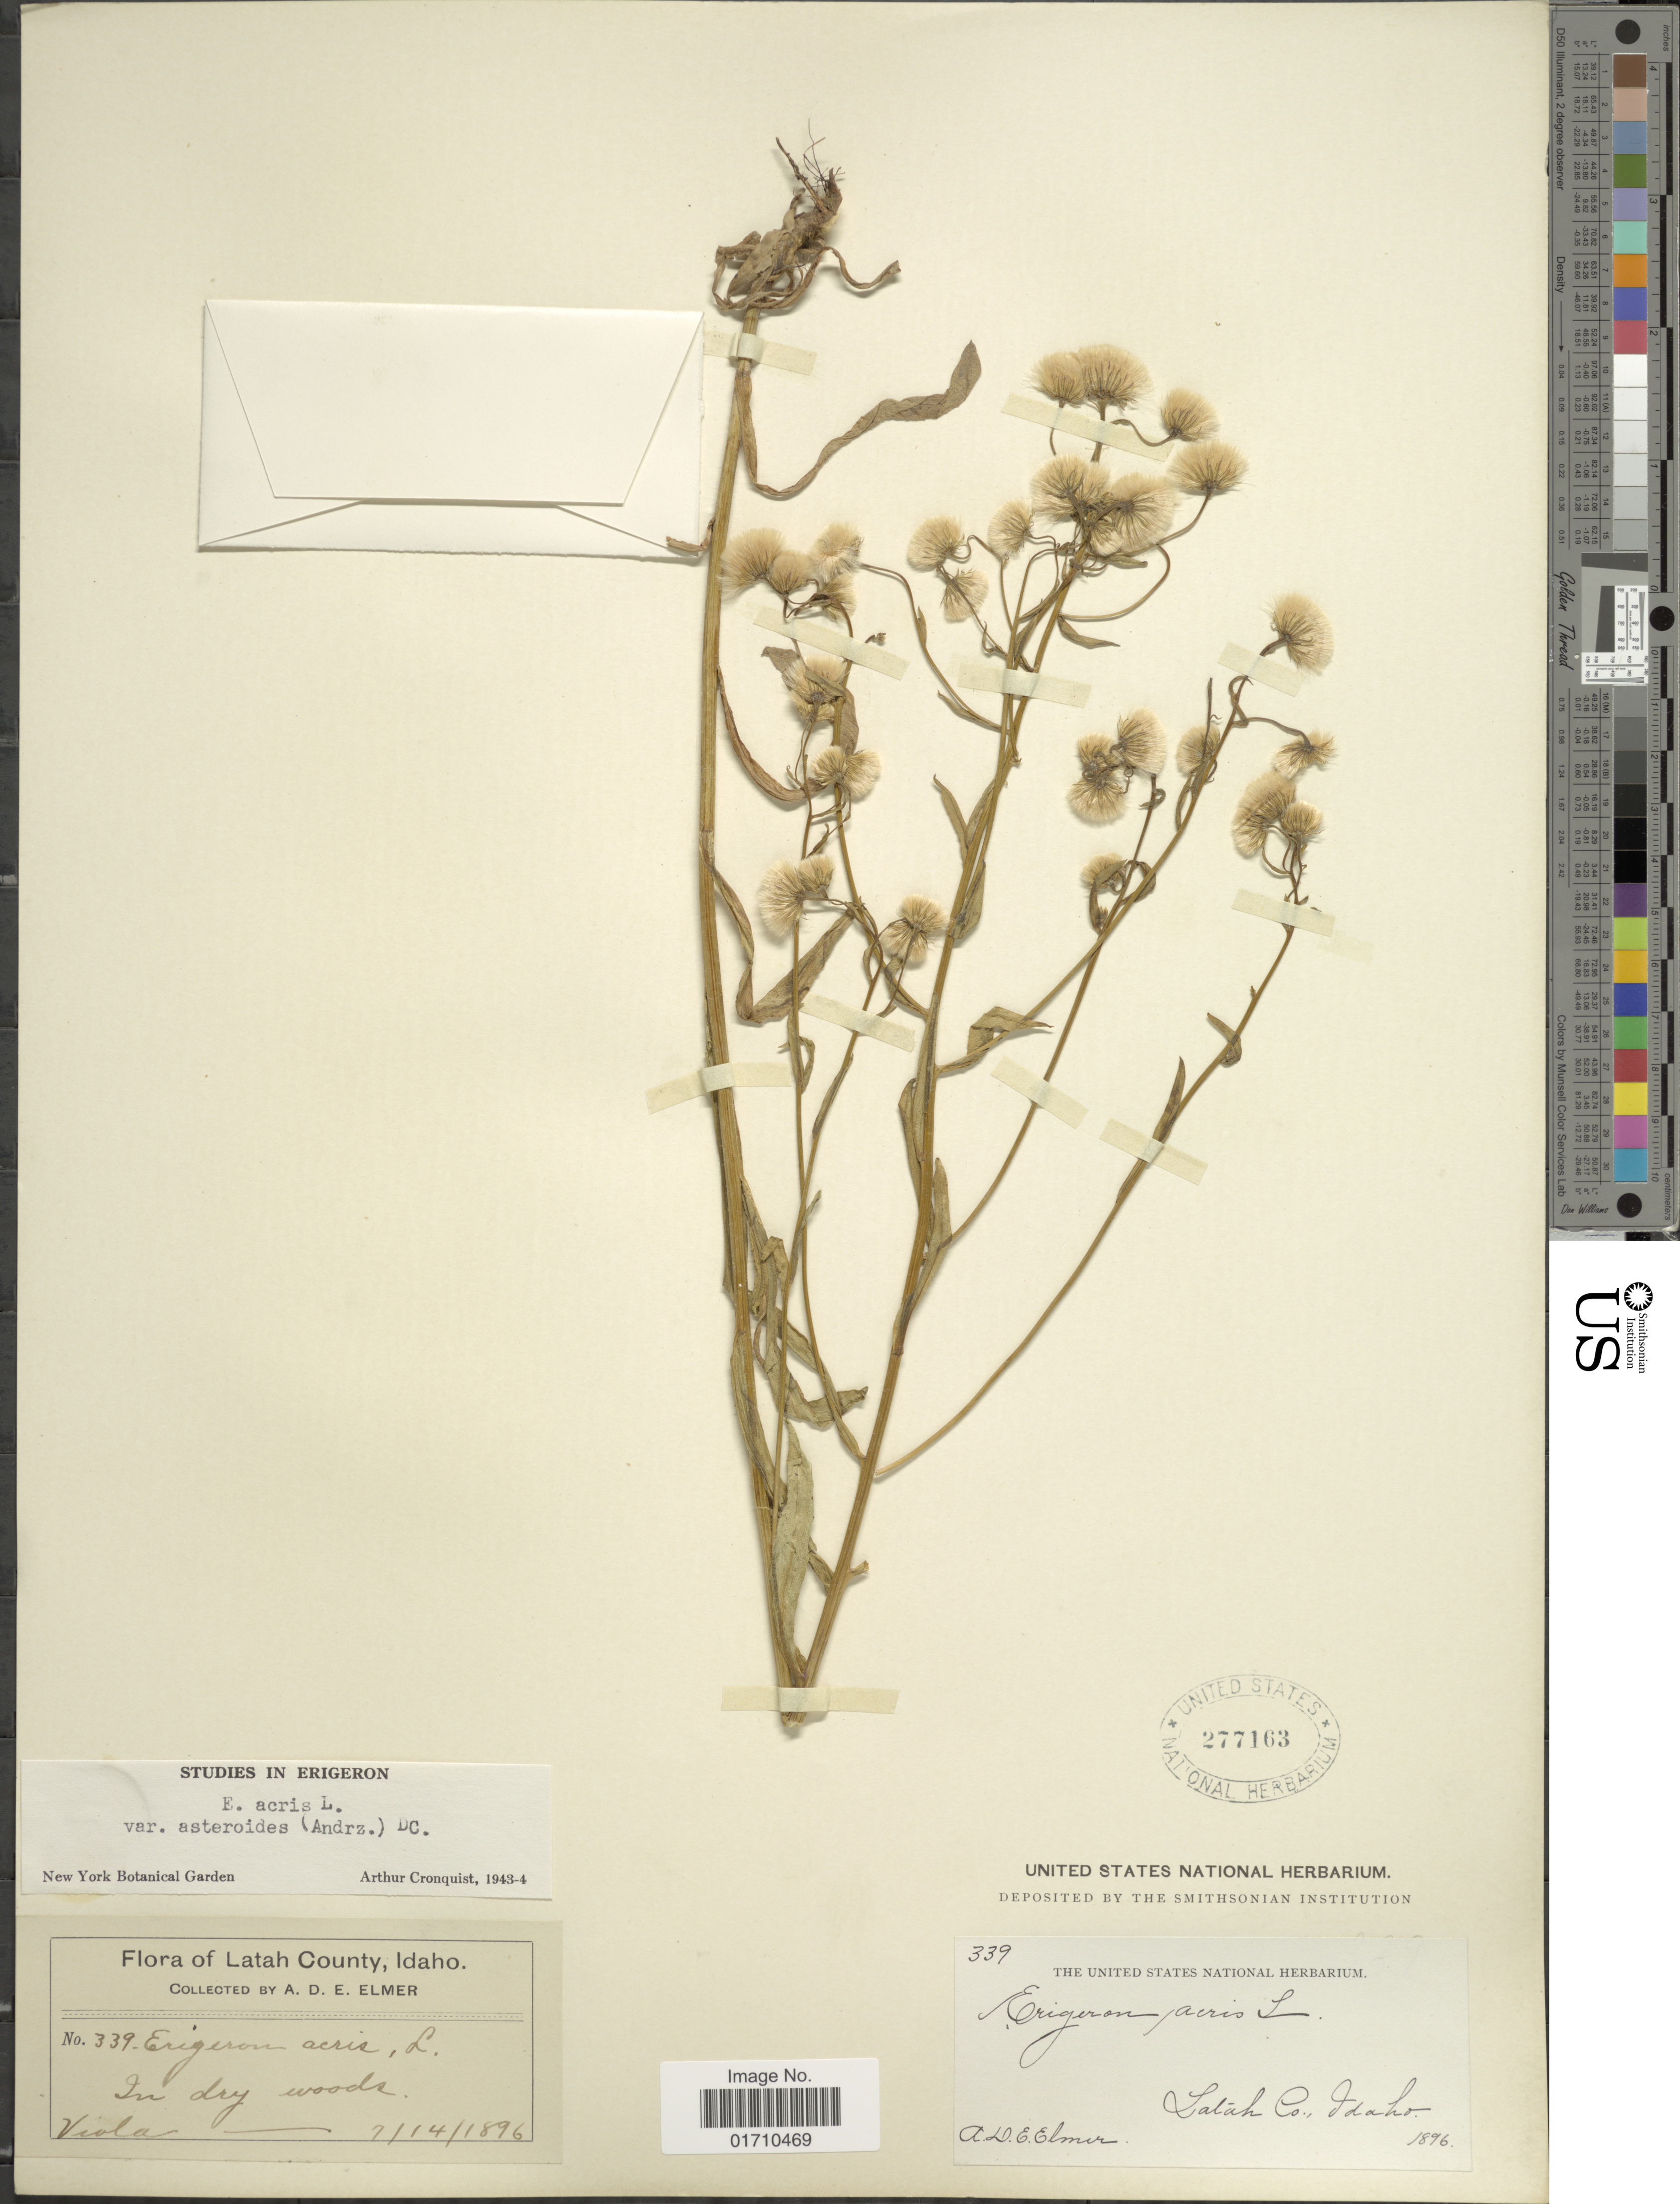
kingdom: Plantae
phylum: Tracheophyta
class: Magnoliopsida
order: Asterales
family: Asteraceae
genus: Erigeron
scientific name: Erigeron acris var. asteroides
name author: (Andrz.) DC.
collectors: A. D. E. Elmer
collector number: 339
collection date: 1896-07-14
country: United States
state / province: Idaho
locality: Latah County, In dry woods, Viola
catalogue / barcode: US 277163